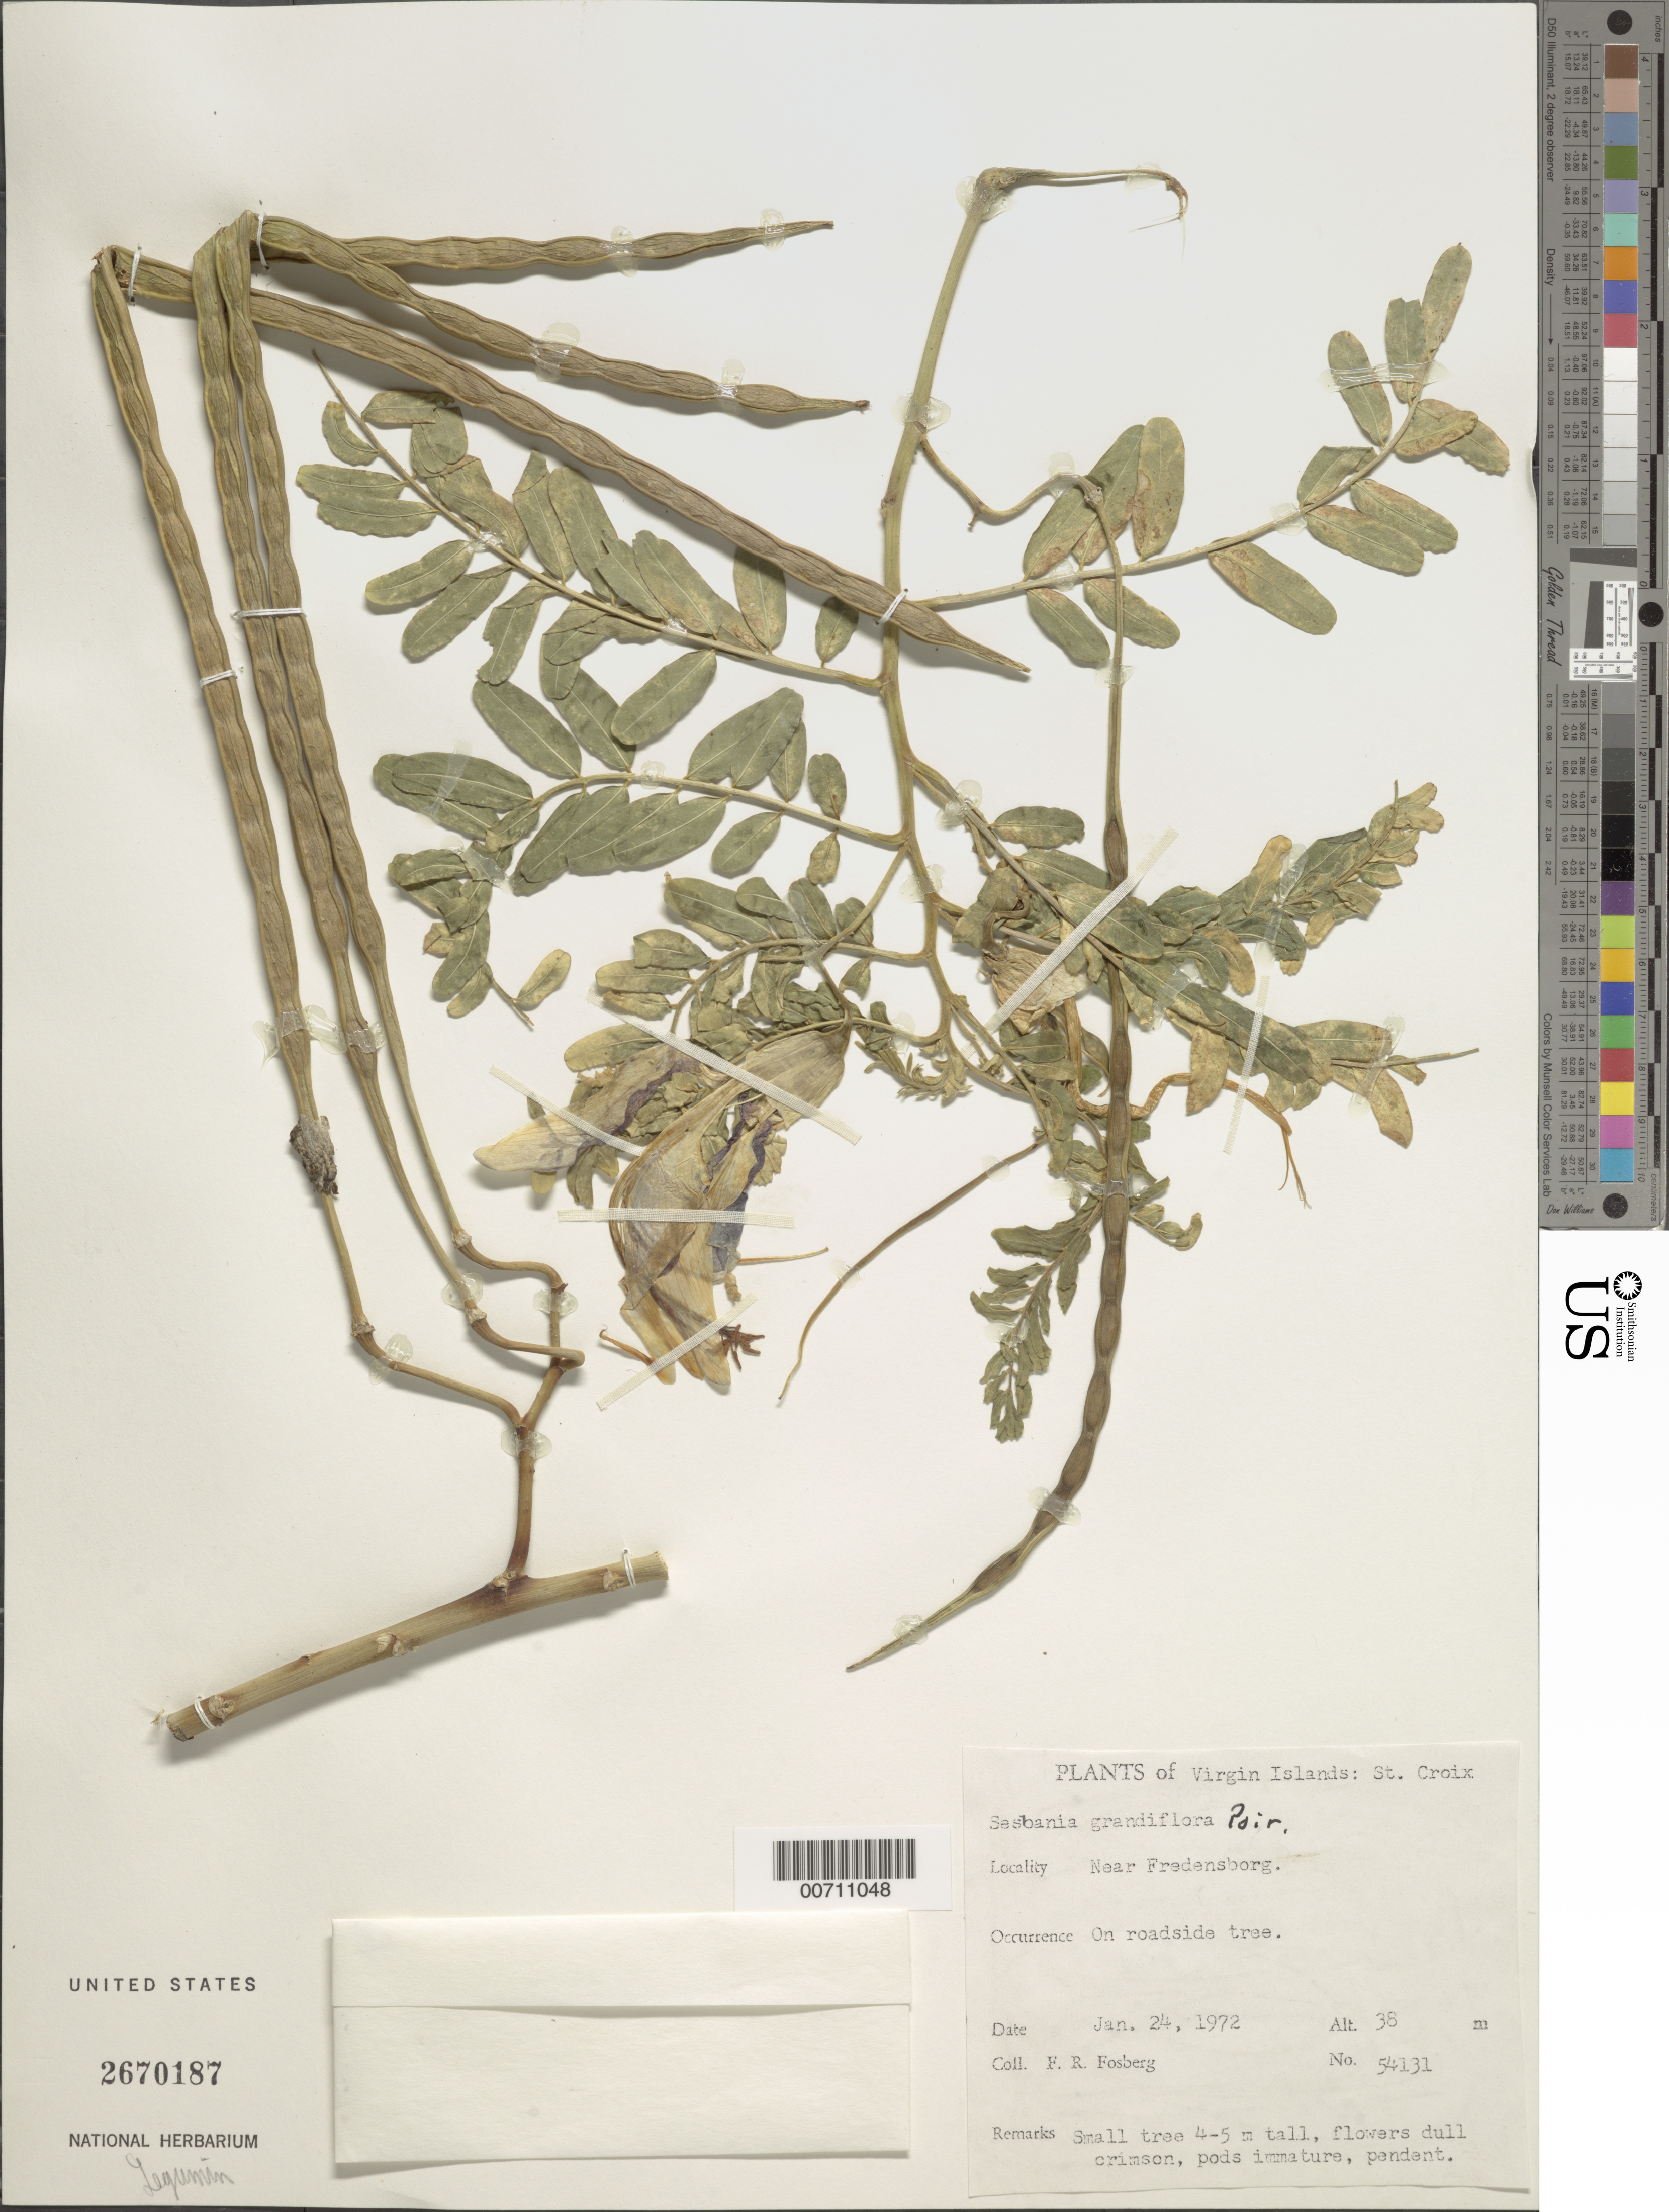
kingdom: Plantae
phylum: Tracheophyta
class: Magnoliopsida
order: Fabales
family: Fabaceae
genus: Sesbania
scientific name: Sesbania grandiflora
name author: (L.) Poir.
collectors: F. R. Fosberg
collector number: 54131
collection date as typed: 24 Jan 1972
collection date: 1972-01-24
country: U.S. Virgin Islands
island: St. Croix Island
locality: Fredensborg, near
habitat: On roadside tree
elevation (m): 38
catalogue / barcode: US 2670187